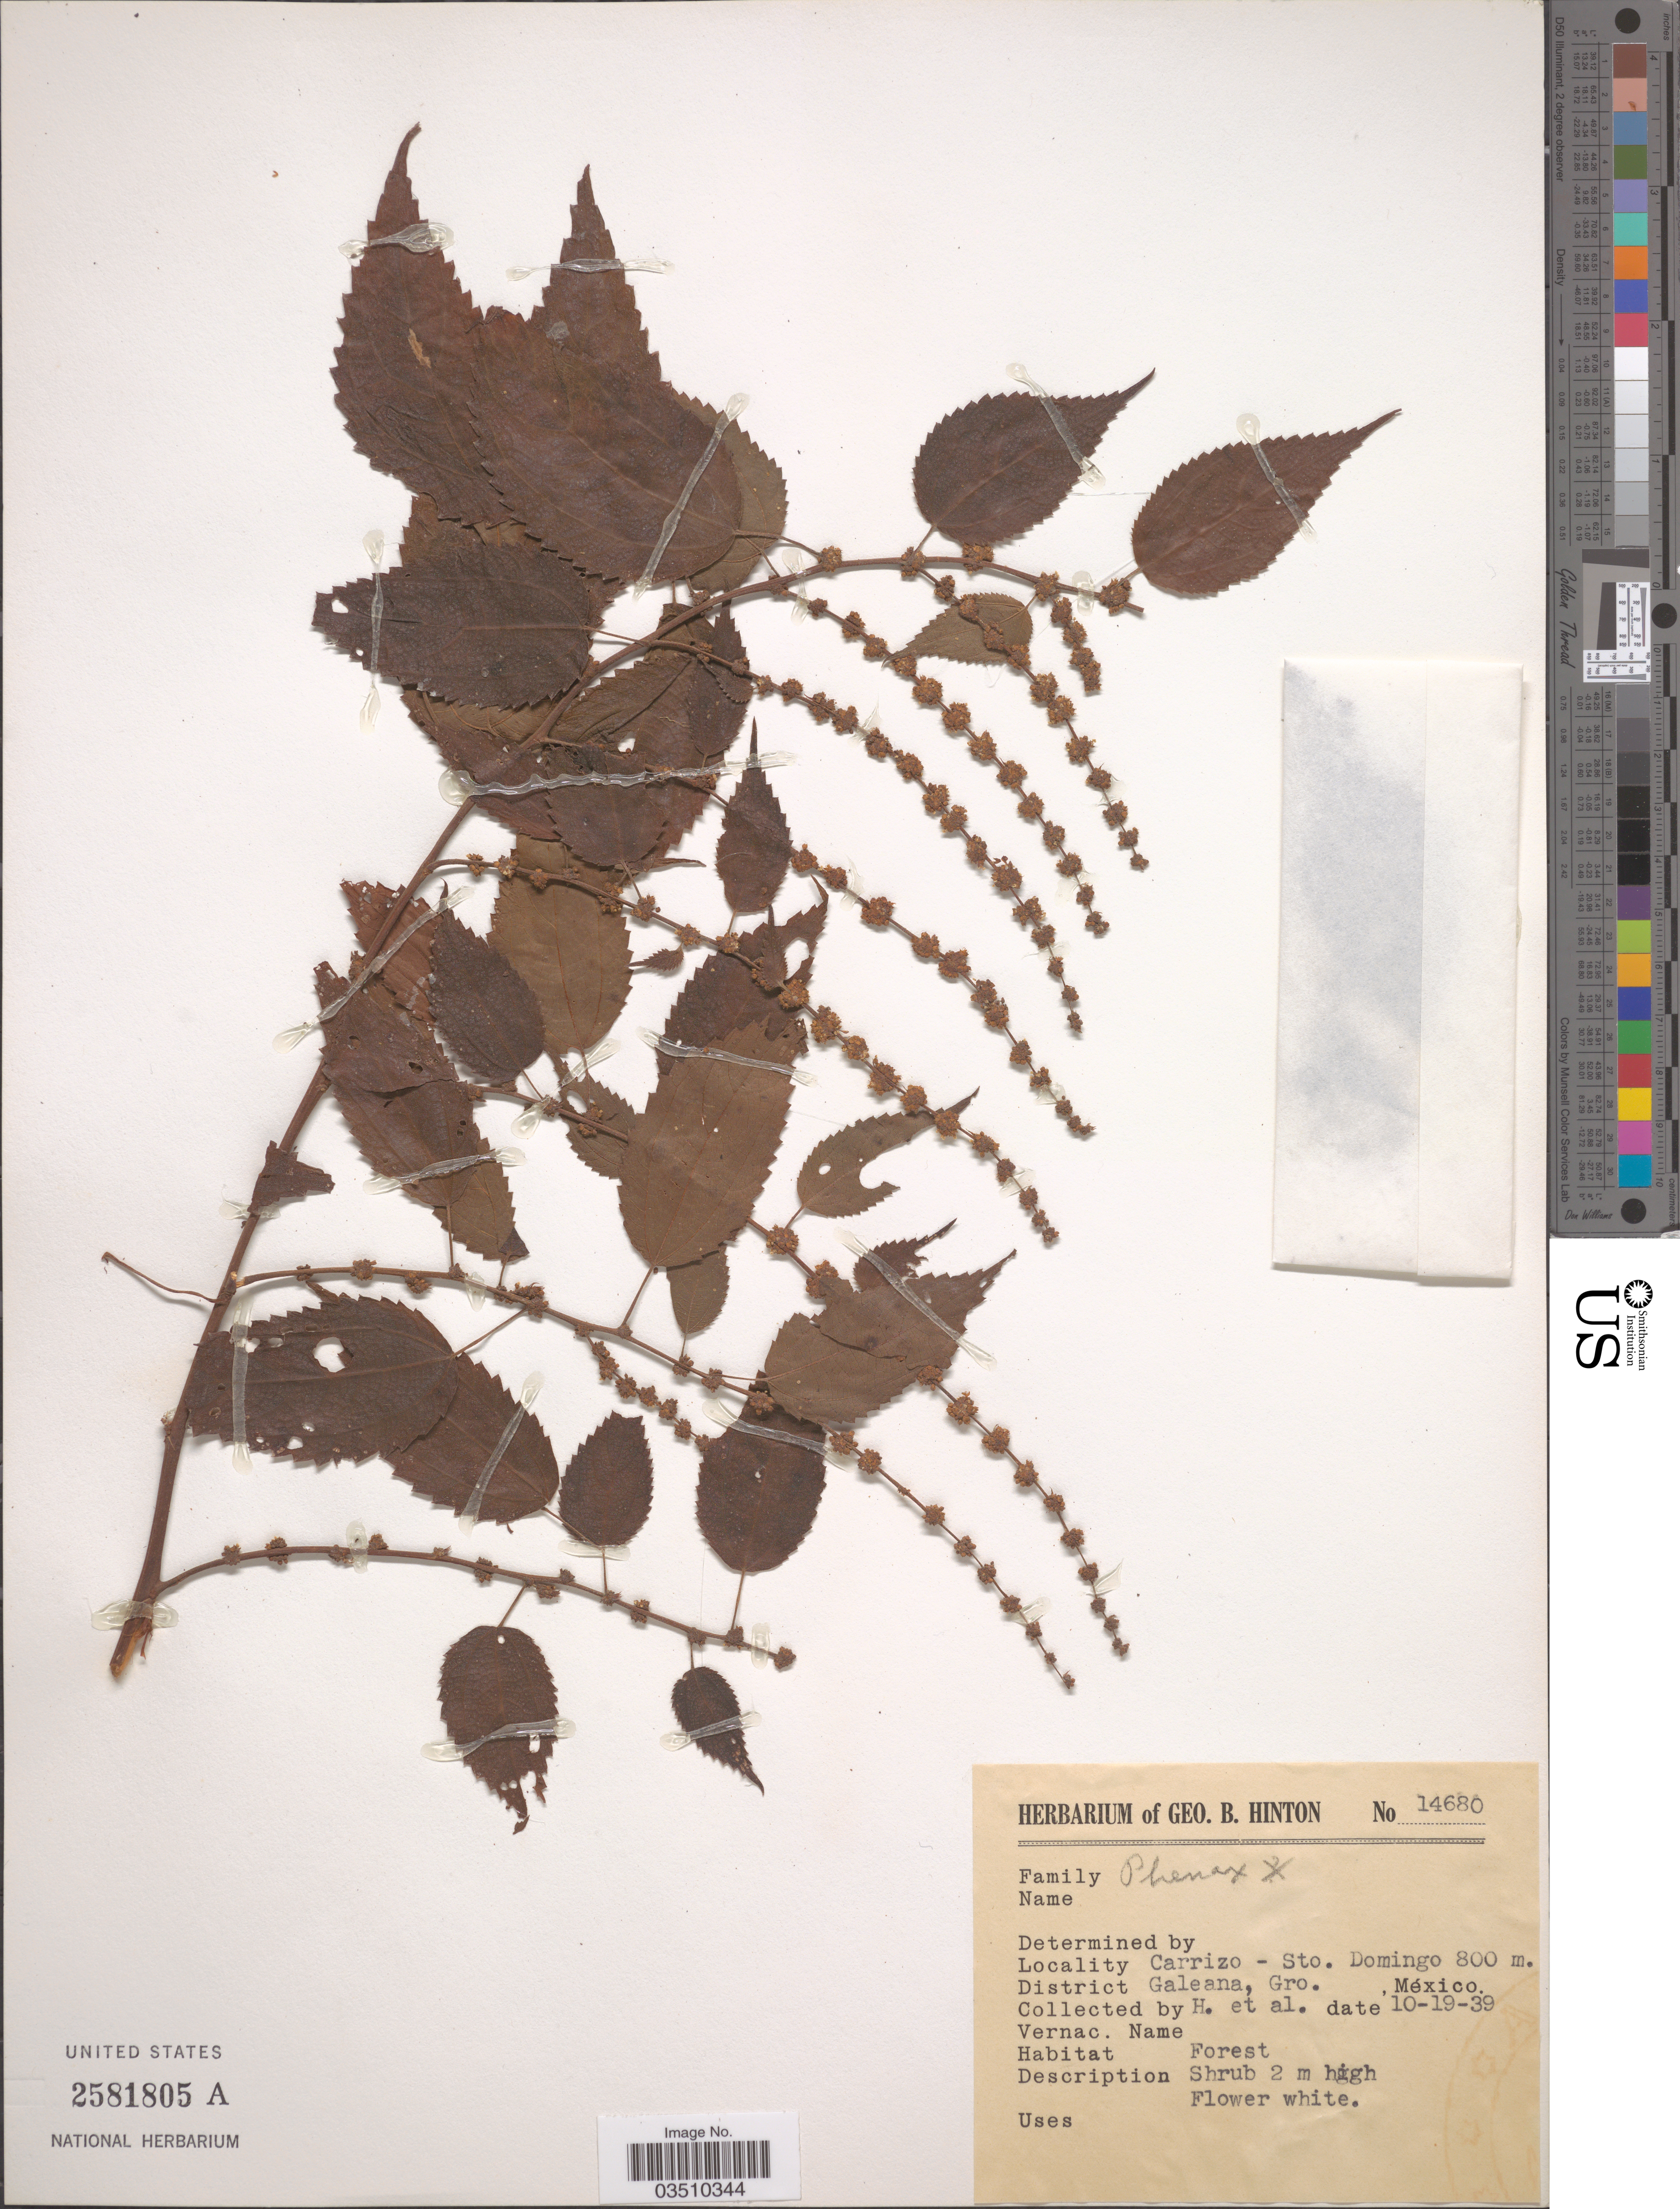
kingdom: Plantae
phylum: Tracheophyta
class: Magnoliopsida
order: Rosales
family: Urticaceae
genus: Phenax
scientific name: Phenax sp.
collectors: G. B. Hinton & et al.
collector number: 14680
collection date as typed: Transcribed d/m/y: 19/10/39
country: Mexico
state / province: Guerrero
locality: Carrizo - Sto. Domingo. District Galeana.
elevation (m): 800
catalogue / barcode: US 2581805A